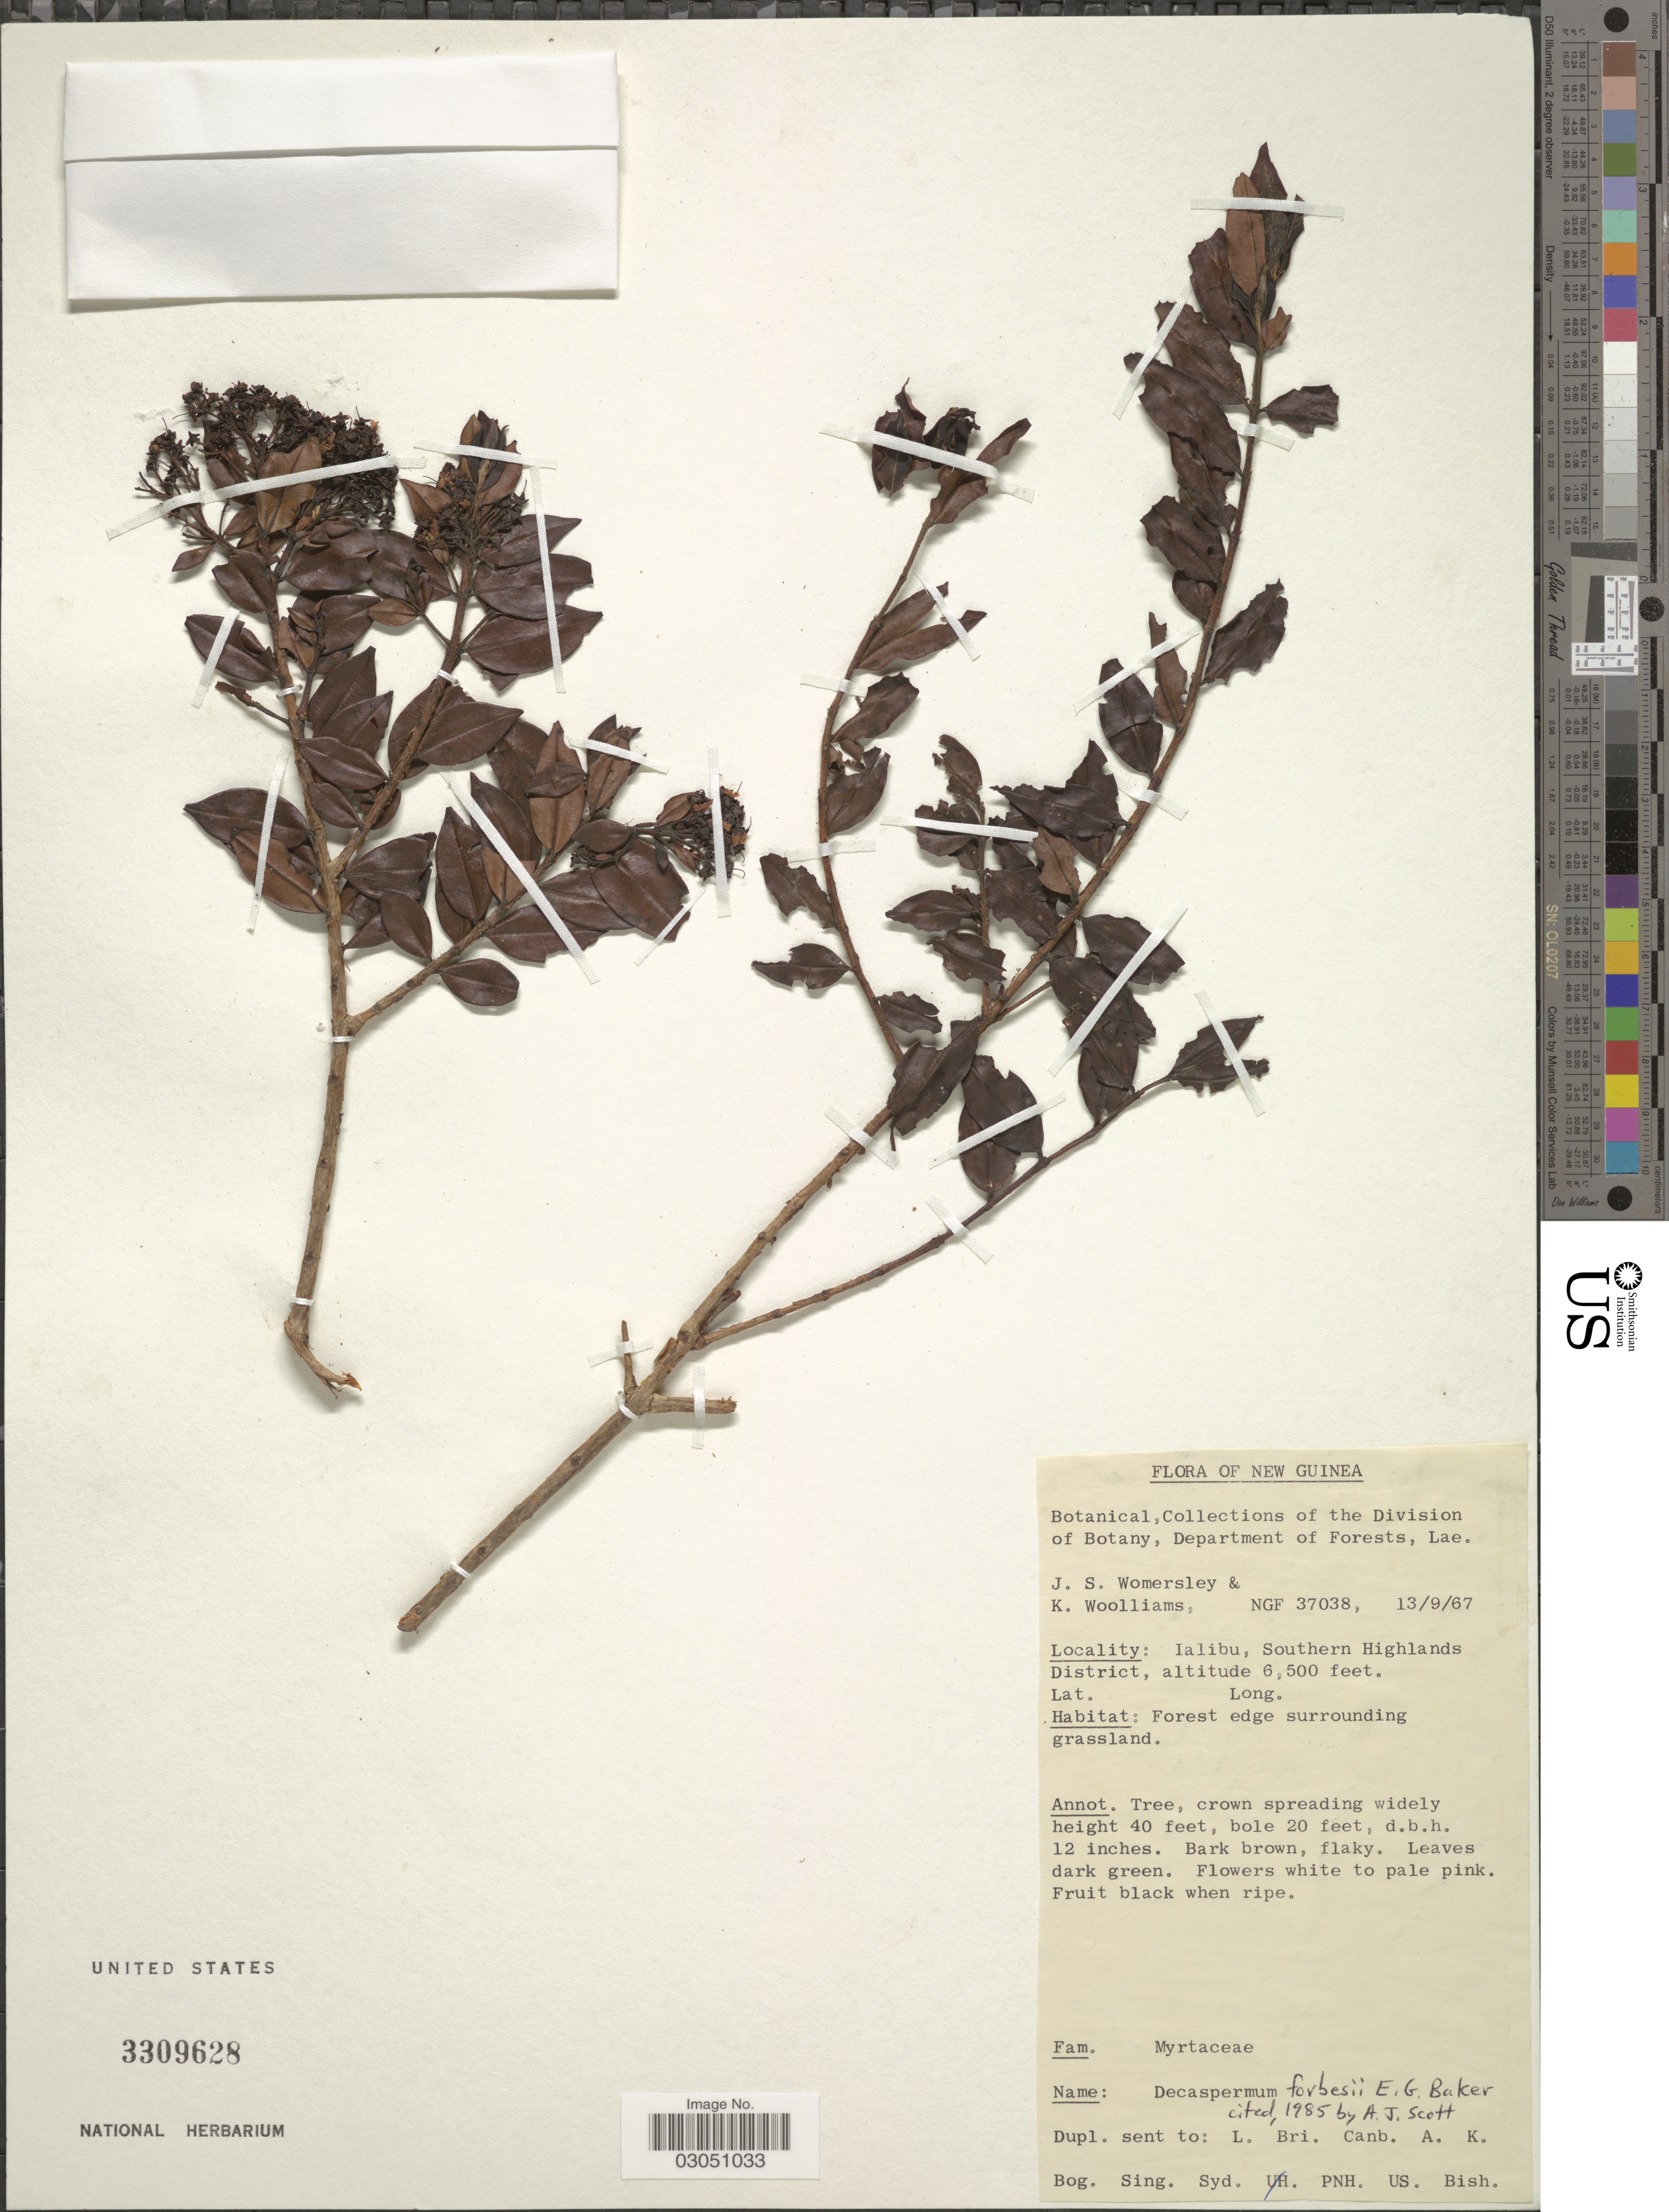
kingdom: Plantae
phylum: Tracheophyta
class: Magnoliopsida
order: Myrtales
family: Myrtaceae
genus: Decaspermum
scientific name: Decaspermum forbesii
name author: Baker f.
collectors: J. S. Womersley & K. Woolliams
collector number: NGF37038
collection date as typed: Transcribed d/m/y: 13/9/67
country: Papua New Guinea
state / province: Southern Highlands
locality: New Guinea. Ialibu, Southern Highlands District.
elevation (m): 1981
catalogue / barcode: US 3309628